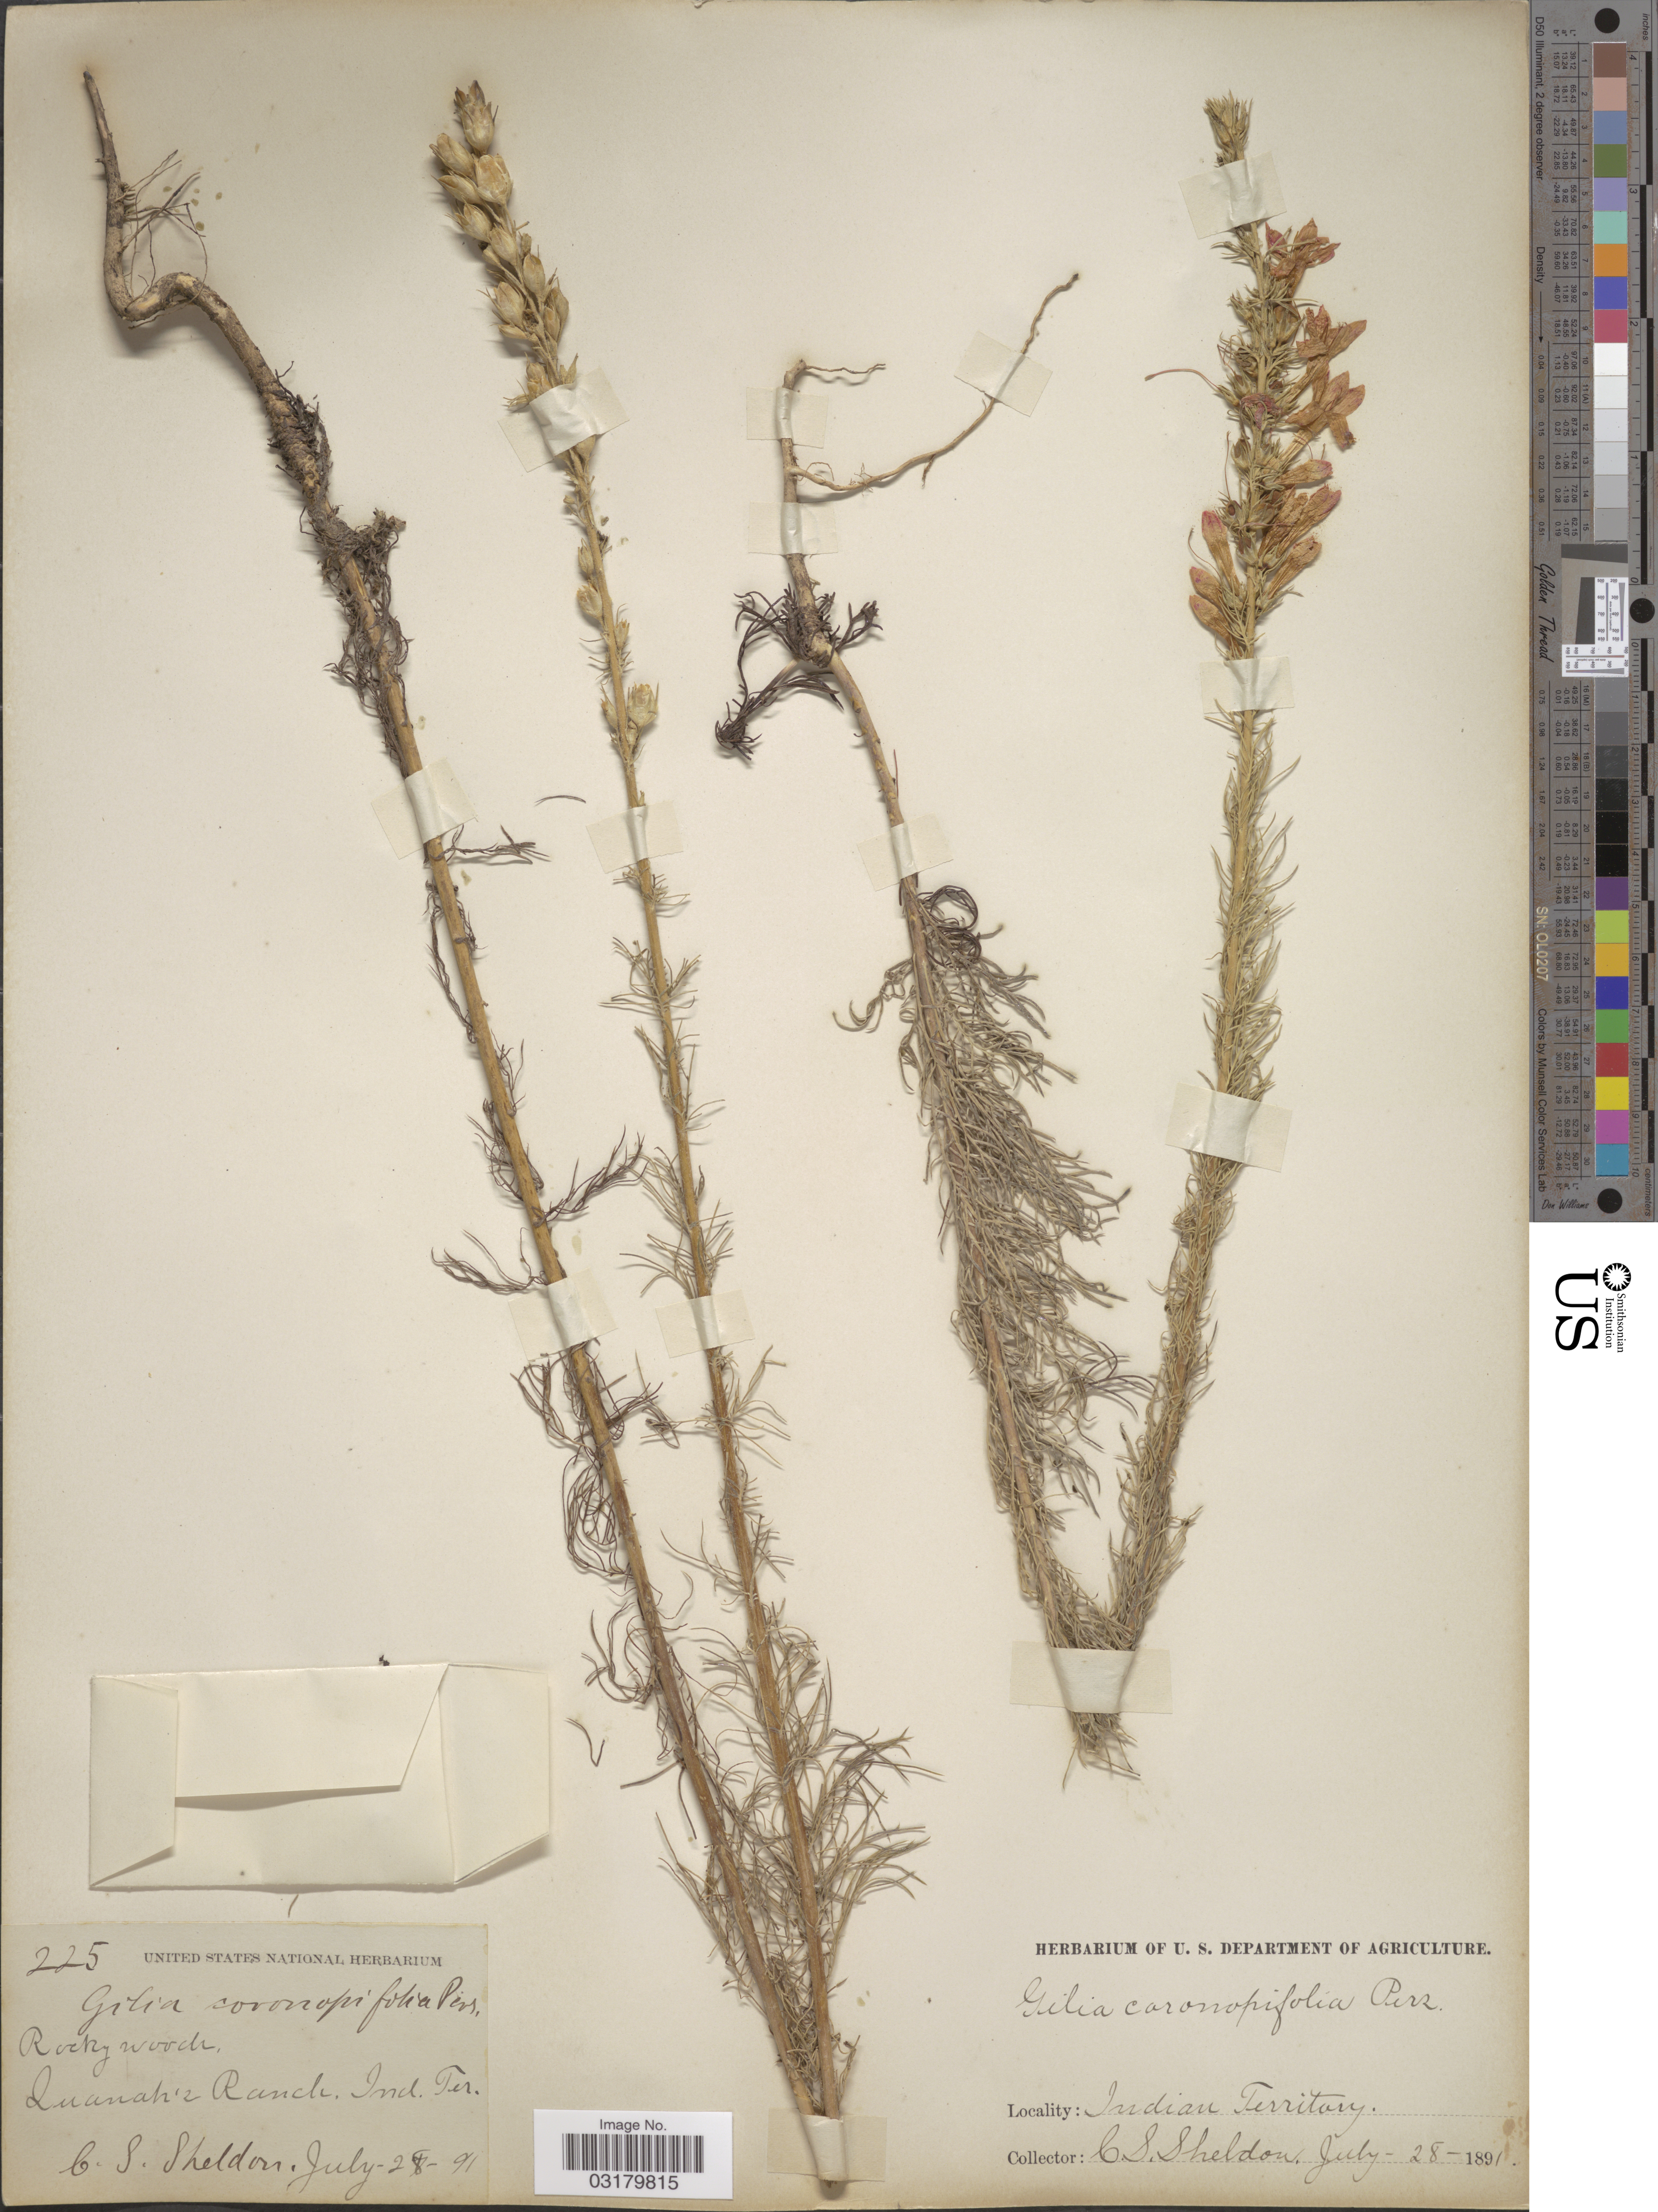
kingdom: Plantae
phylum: Tracheophyta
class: Magnoliopsida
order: Ericales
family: Polemoniaceae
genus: Ipomopsis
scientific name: Ipomopsis rubra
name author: (L.) Wherry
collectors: C. S. Sheldon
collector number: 225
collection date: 1891-07-28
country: United States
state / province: Oklahoma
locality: Rocky woods. Quanah's Ranch. Indian Territory.